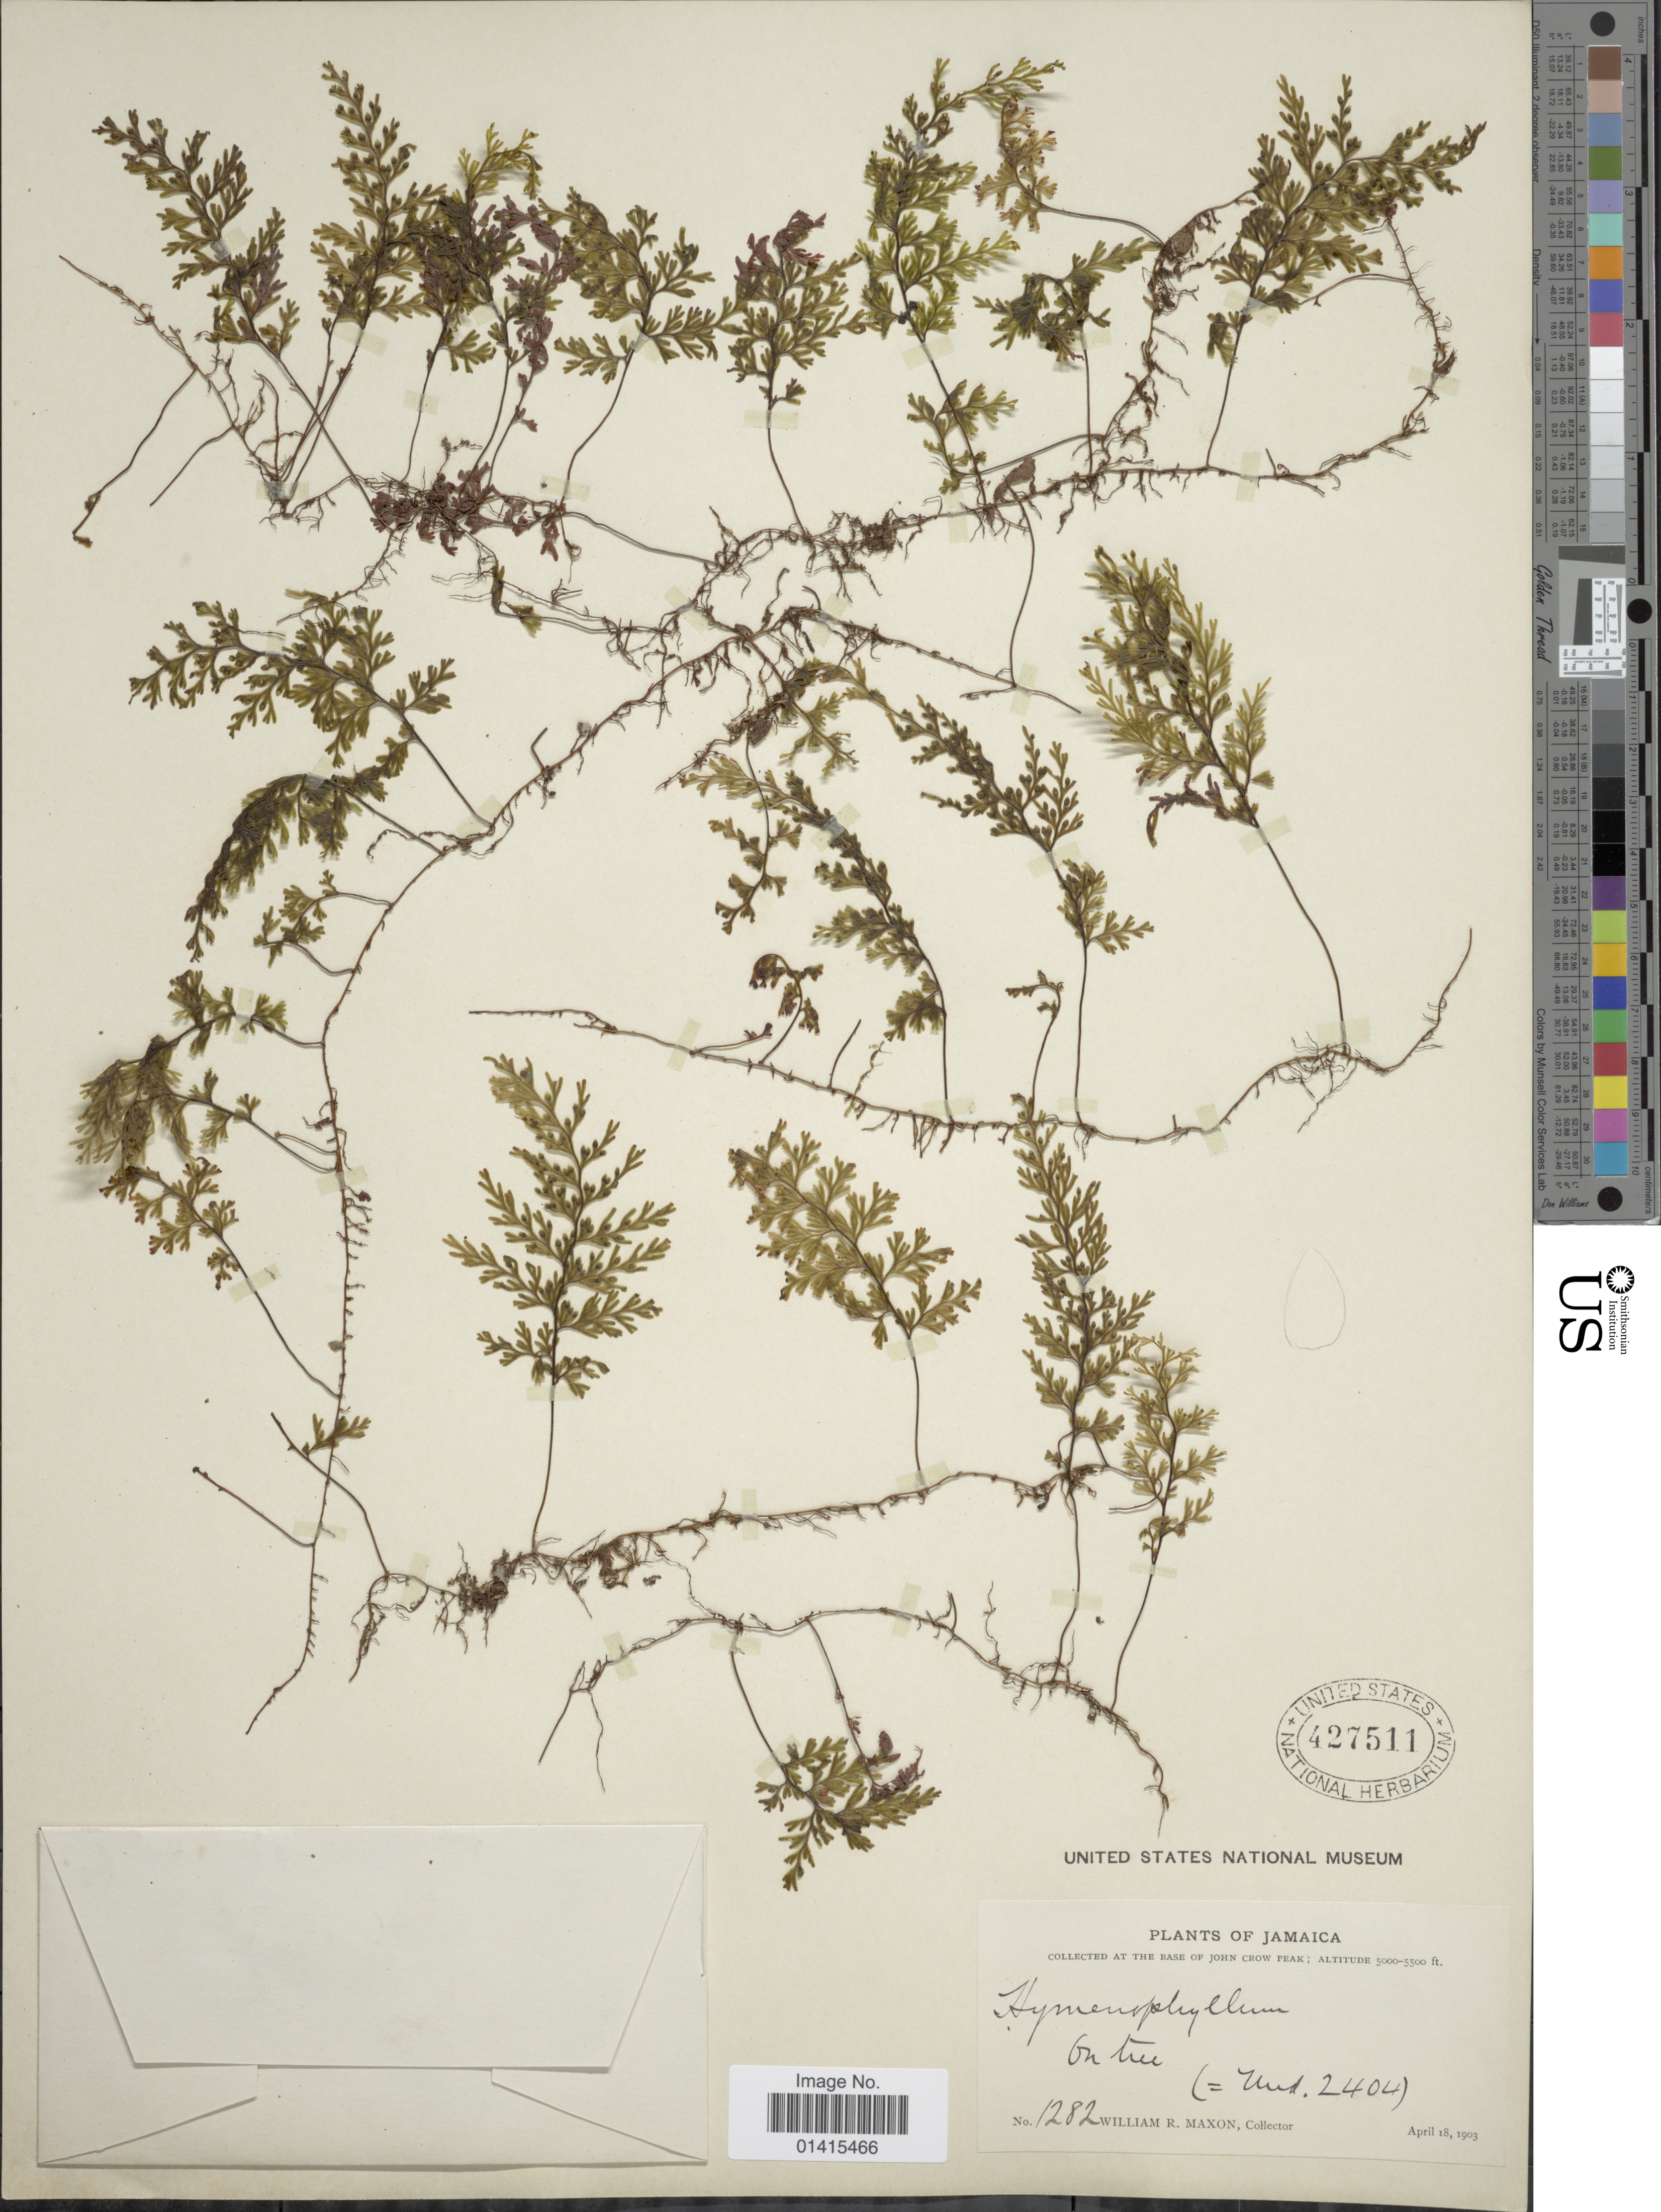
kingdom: Plantae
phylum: Tracheophyta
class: Polypodiopsida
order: Hymenophyllales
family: Hymenophyllaceae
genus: Hymenophyllum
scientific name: Hymenophyllum polyanthos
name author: (Sw.) Sw.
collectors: W. R. Maxon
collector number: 1282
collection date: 1903-04-18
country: Jamaica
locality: At base of John Crow Peak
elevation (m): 1524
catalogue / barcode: US 427511